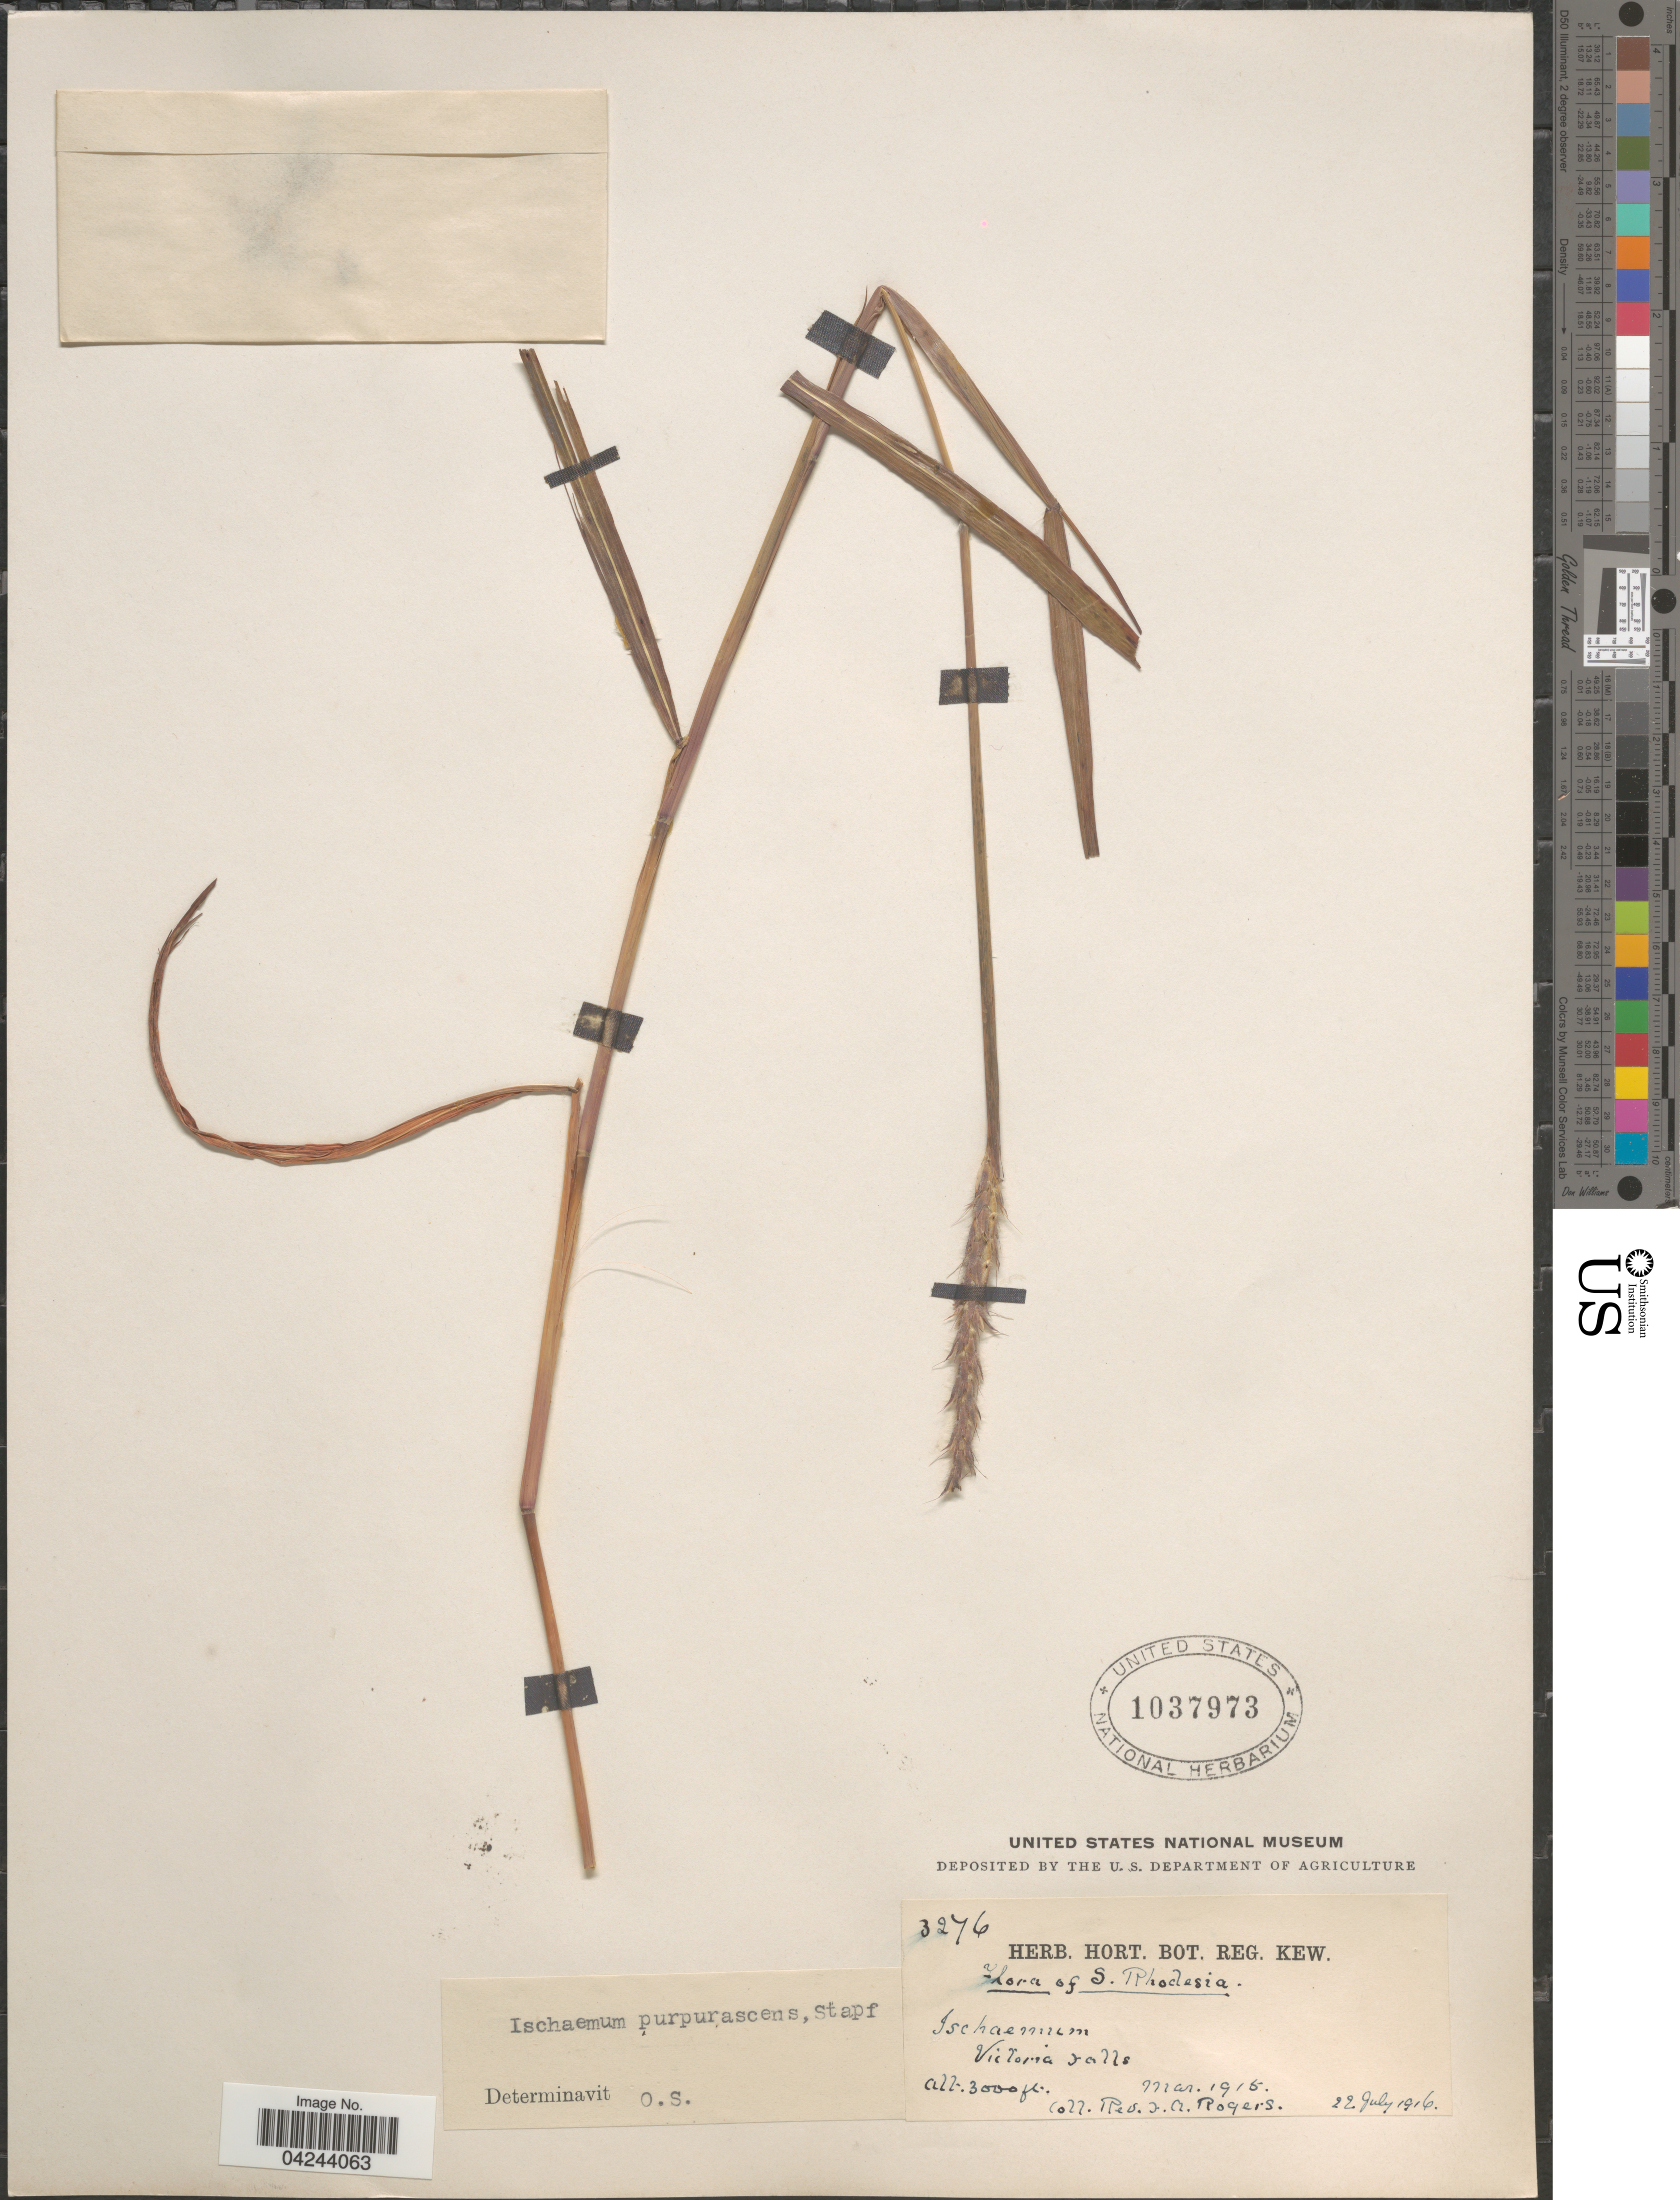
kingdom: Plantae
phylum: Tracheophyta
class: Liliopsida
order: Poales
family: Poaceae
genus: Ischaemum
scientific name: Ischaemum polystachyum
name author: J. Presl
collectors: F. A. Rogers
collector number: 3276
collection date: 1916-07-22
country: Zimbabwe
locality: S. Rhodesia. Victoria Falls.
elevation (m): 914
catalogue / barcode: US 1037973